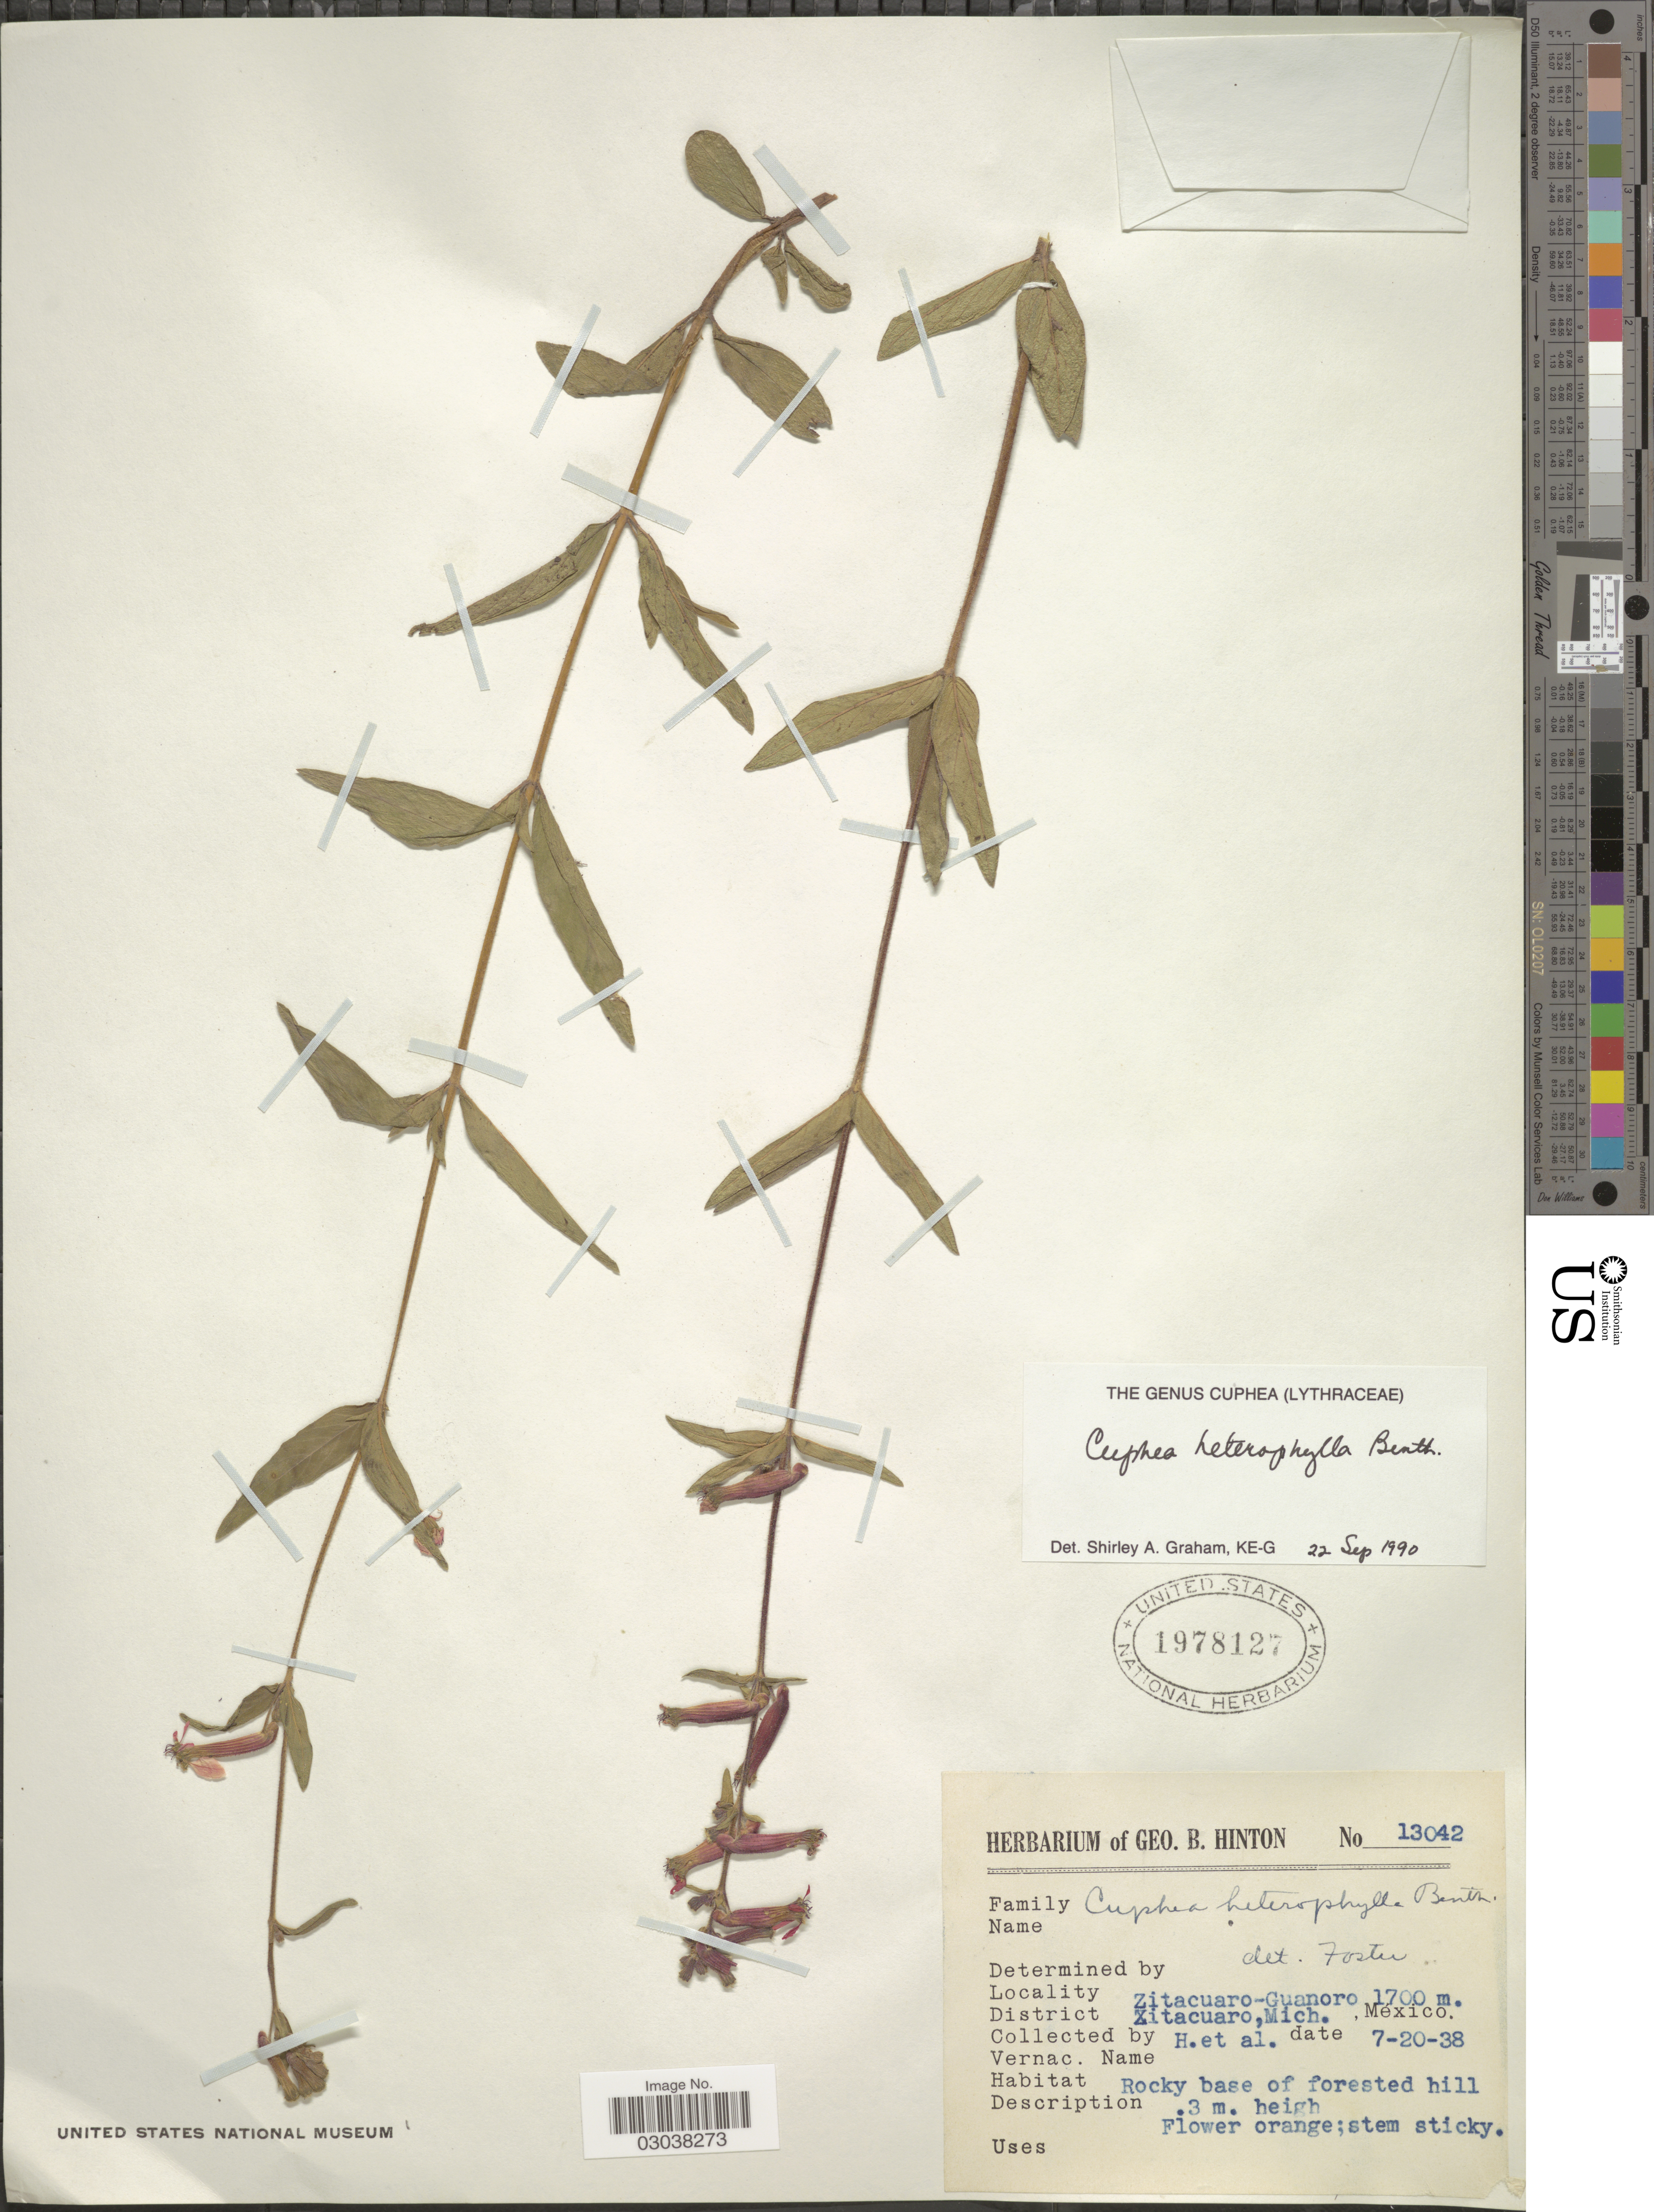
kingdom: Plantae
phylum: Tracheophyta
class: Magnoliopsida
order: Myrtales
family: Lythraceae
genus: Cuphea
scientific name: Cuphea heterophylla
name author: Benth.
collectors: G. B. Hinton & et al.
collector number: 13042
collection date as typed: Transcribed d/m/y: 20/7/38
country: Mexico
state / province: Michoacán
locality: Zitacuaro-Guanoro. District Zitacuaro. Rocky base of forested hill.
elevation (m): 1700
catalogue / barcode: US 1978127